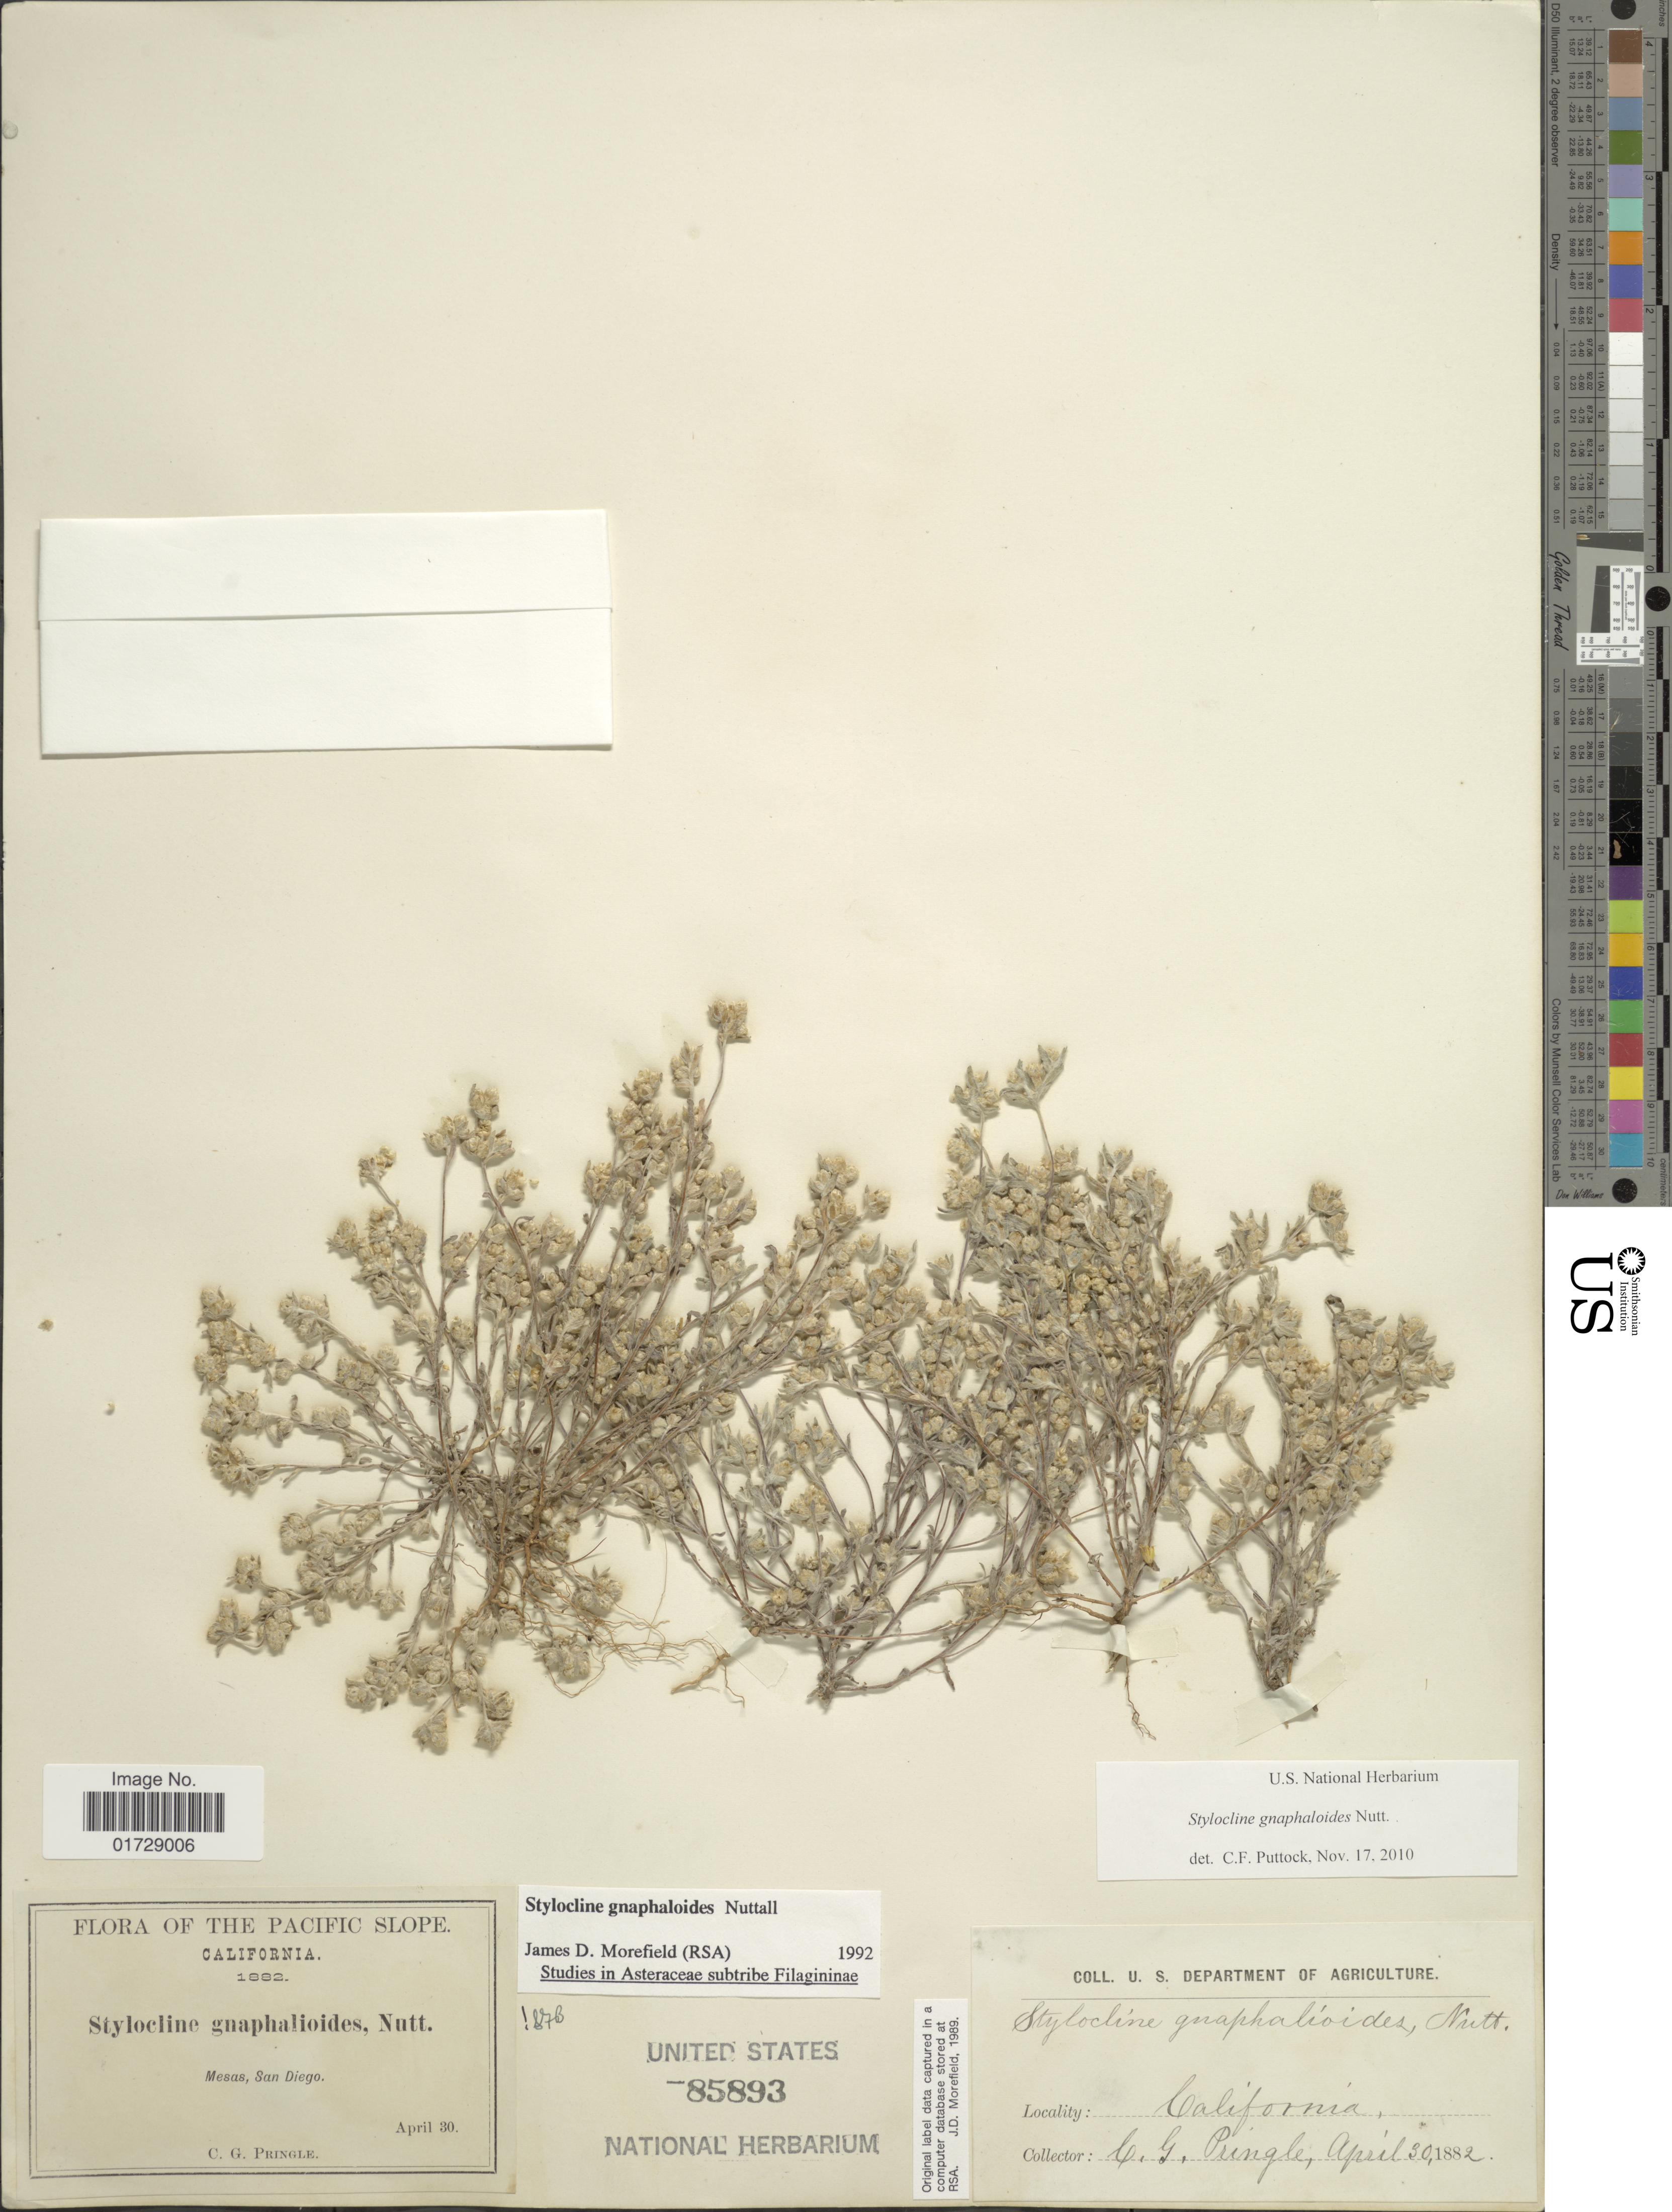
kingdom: Plantae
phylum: Tracheophyta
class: Magnoliopsida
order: Asterales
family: Asteraceae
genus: Stylocline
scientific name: Stylocline gnaphalioides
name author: Nutt.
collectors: C. G. Pringle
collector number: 87B*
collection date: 1882-04-30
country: United States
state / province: California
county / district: San Diego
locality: Pacific Slope, Mesas, San Diego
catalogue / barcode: US 85893